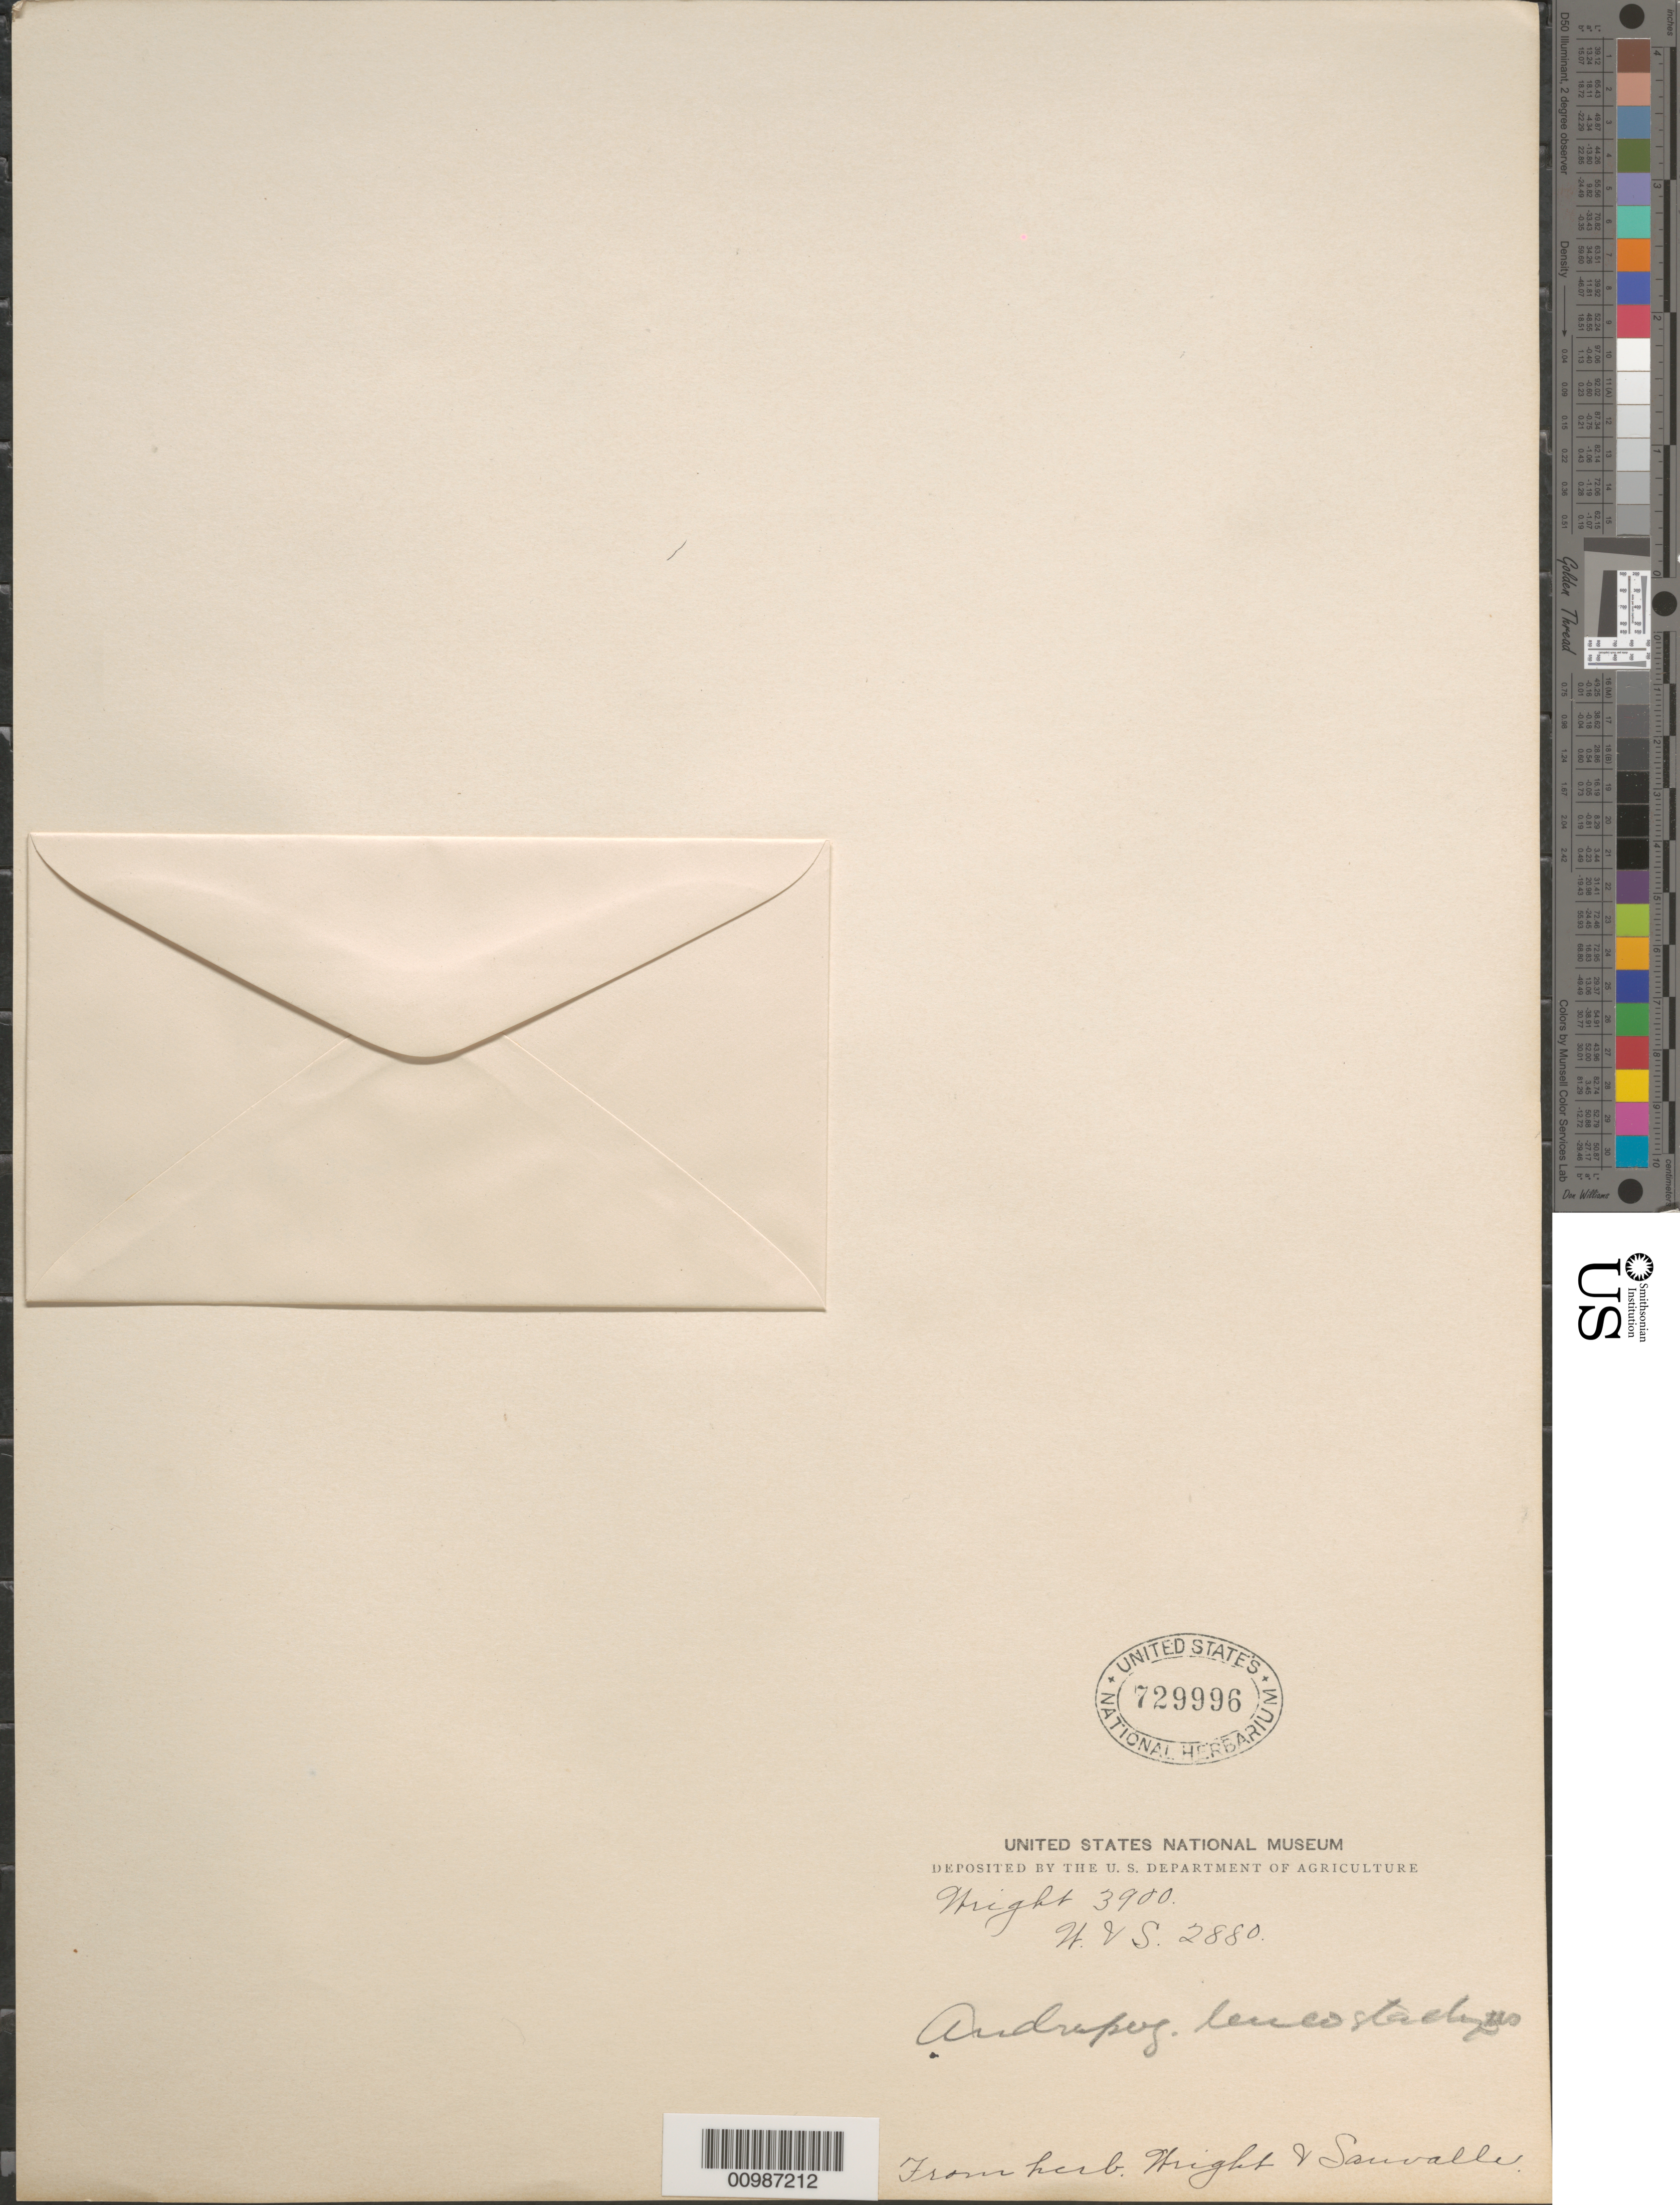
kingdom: Plantae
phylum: Tracheophyta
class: Liliopsida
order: Poales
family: Poaceae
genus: Andropogon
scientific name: Andropogon selloanus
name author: (Hack.) Hack.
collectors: C. Wright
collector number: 3900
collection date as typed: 1800 to 1899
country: Cuba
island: Cuba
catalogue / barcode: US 729996